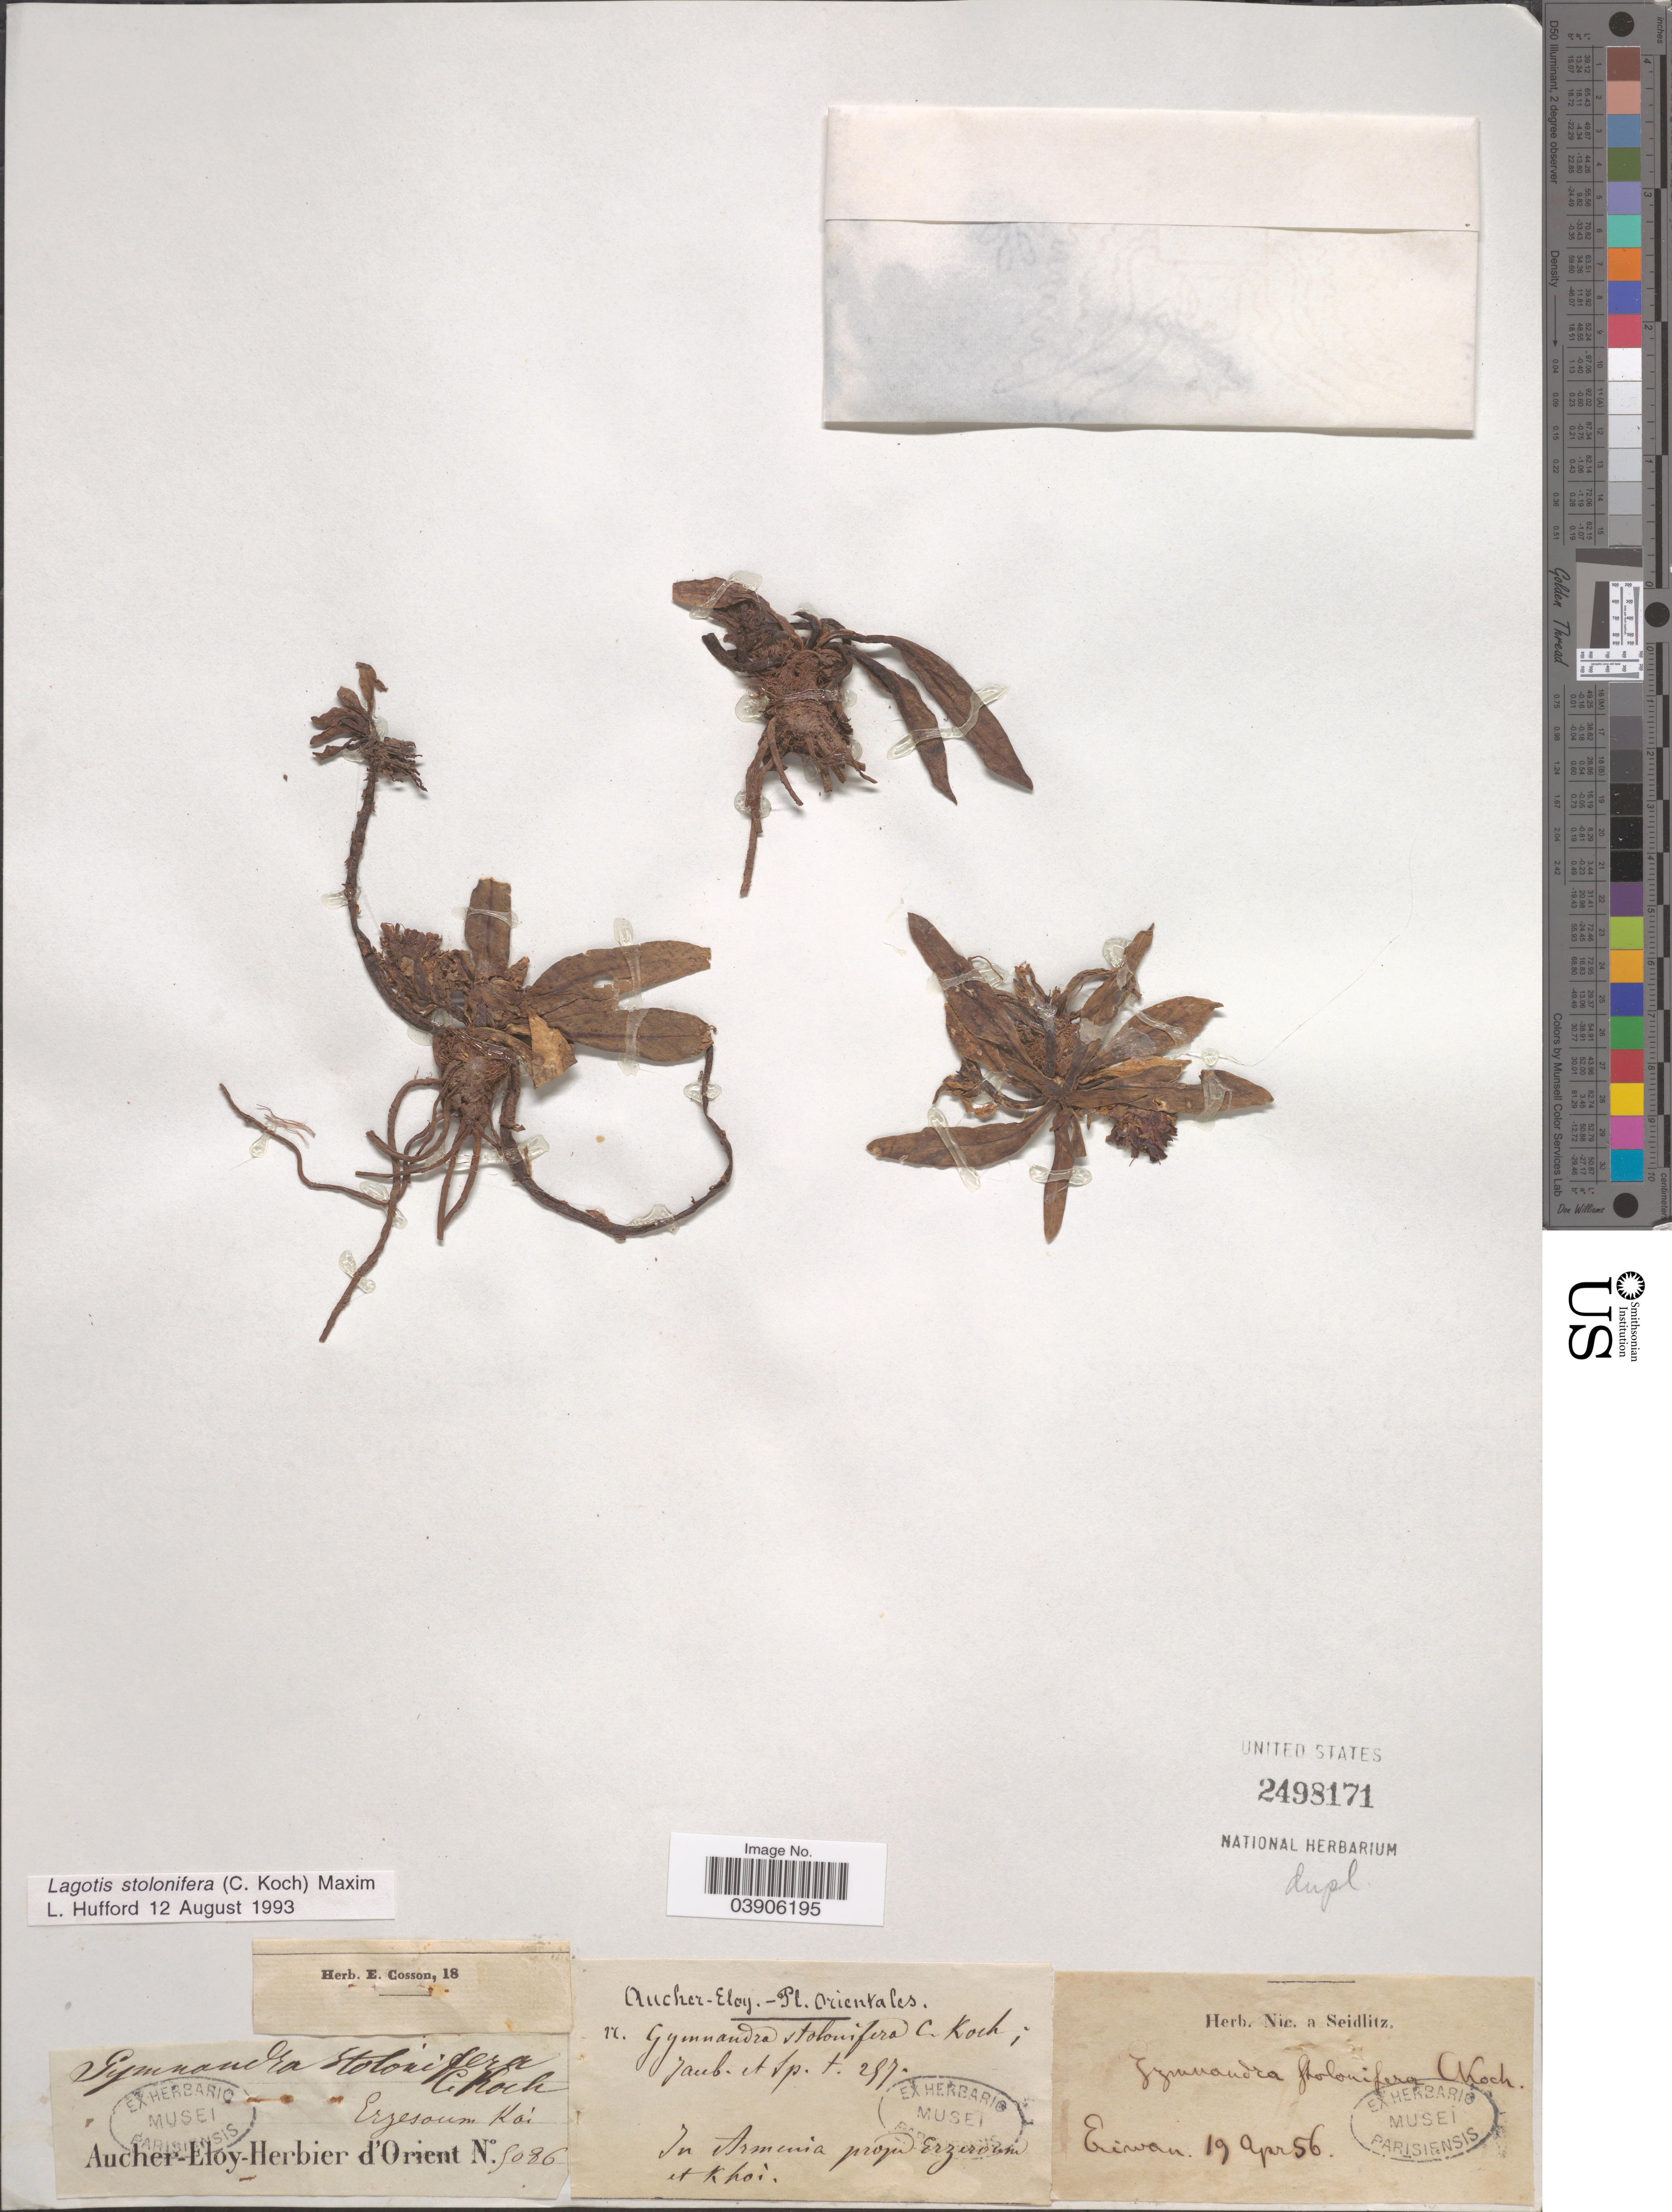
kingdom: Plantae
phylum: Tracheophyta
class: Magnoliopsida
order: Lamiales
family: Plantaginaceae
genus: Lagotis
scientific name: Lagotis stolonifera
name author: Maxim.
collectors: ex herb. Aucher-Eloy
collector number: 5086*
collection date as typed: Transcribed d/m/y: 19/4/56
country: Armenia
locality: In Armenia prope Erzeroum et Khoi. Eriwan.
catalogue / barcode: US 2498171